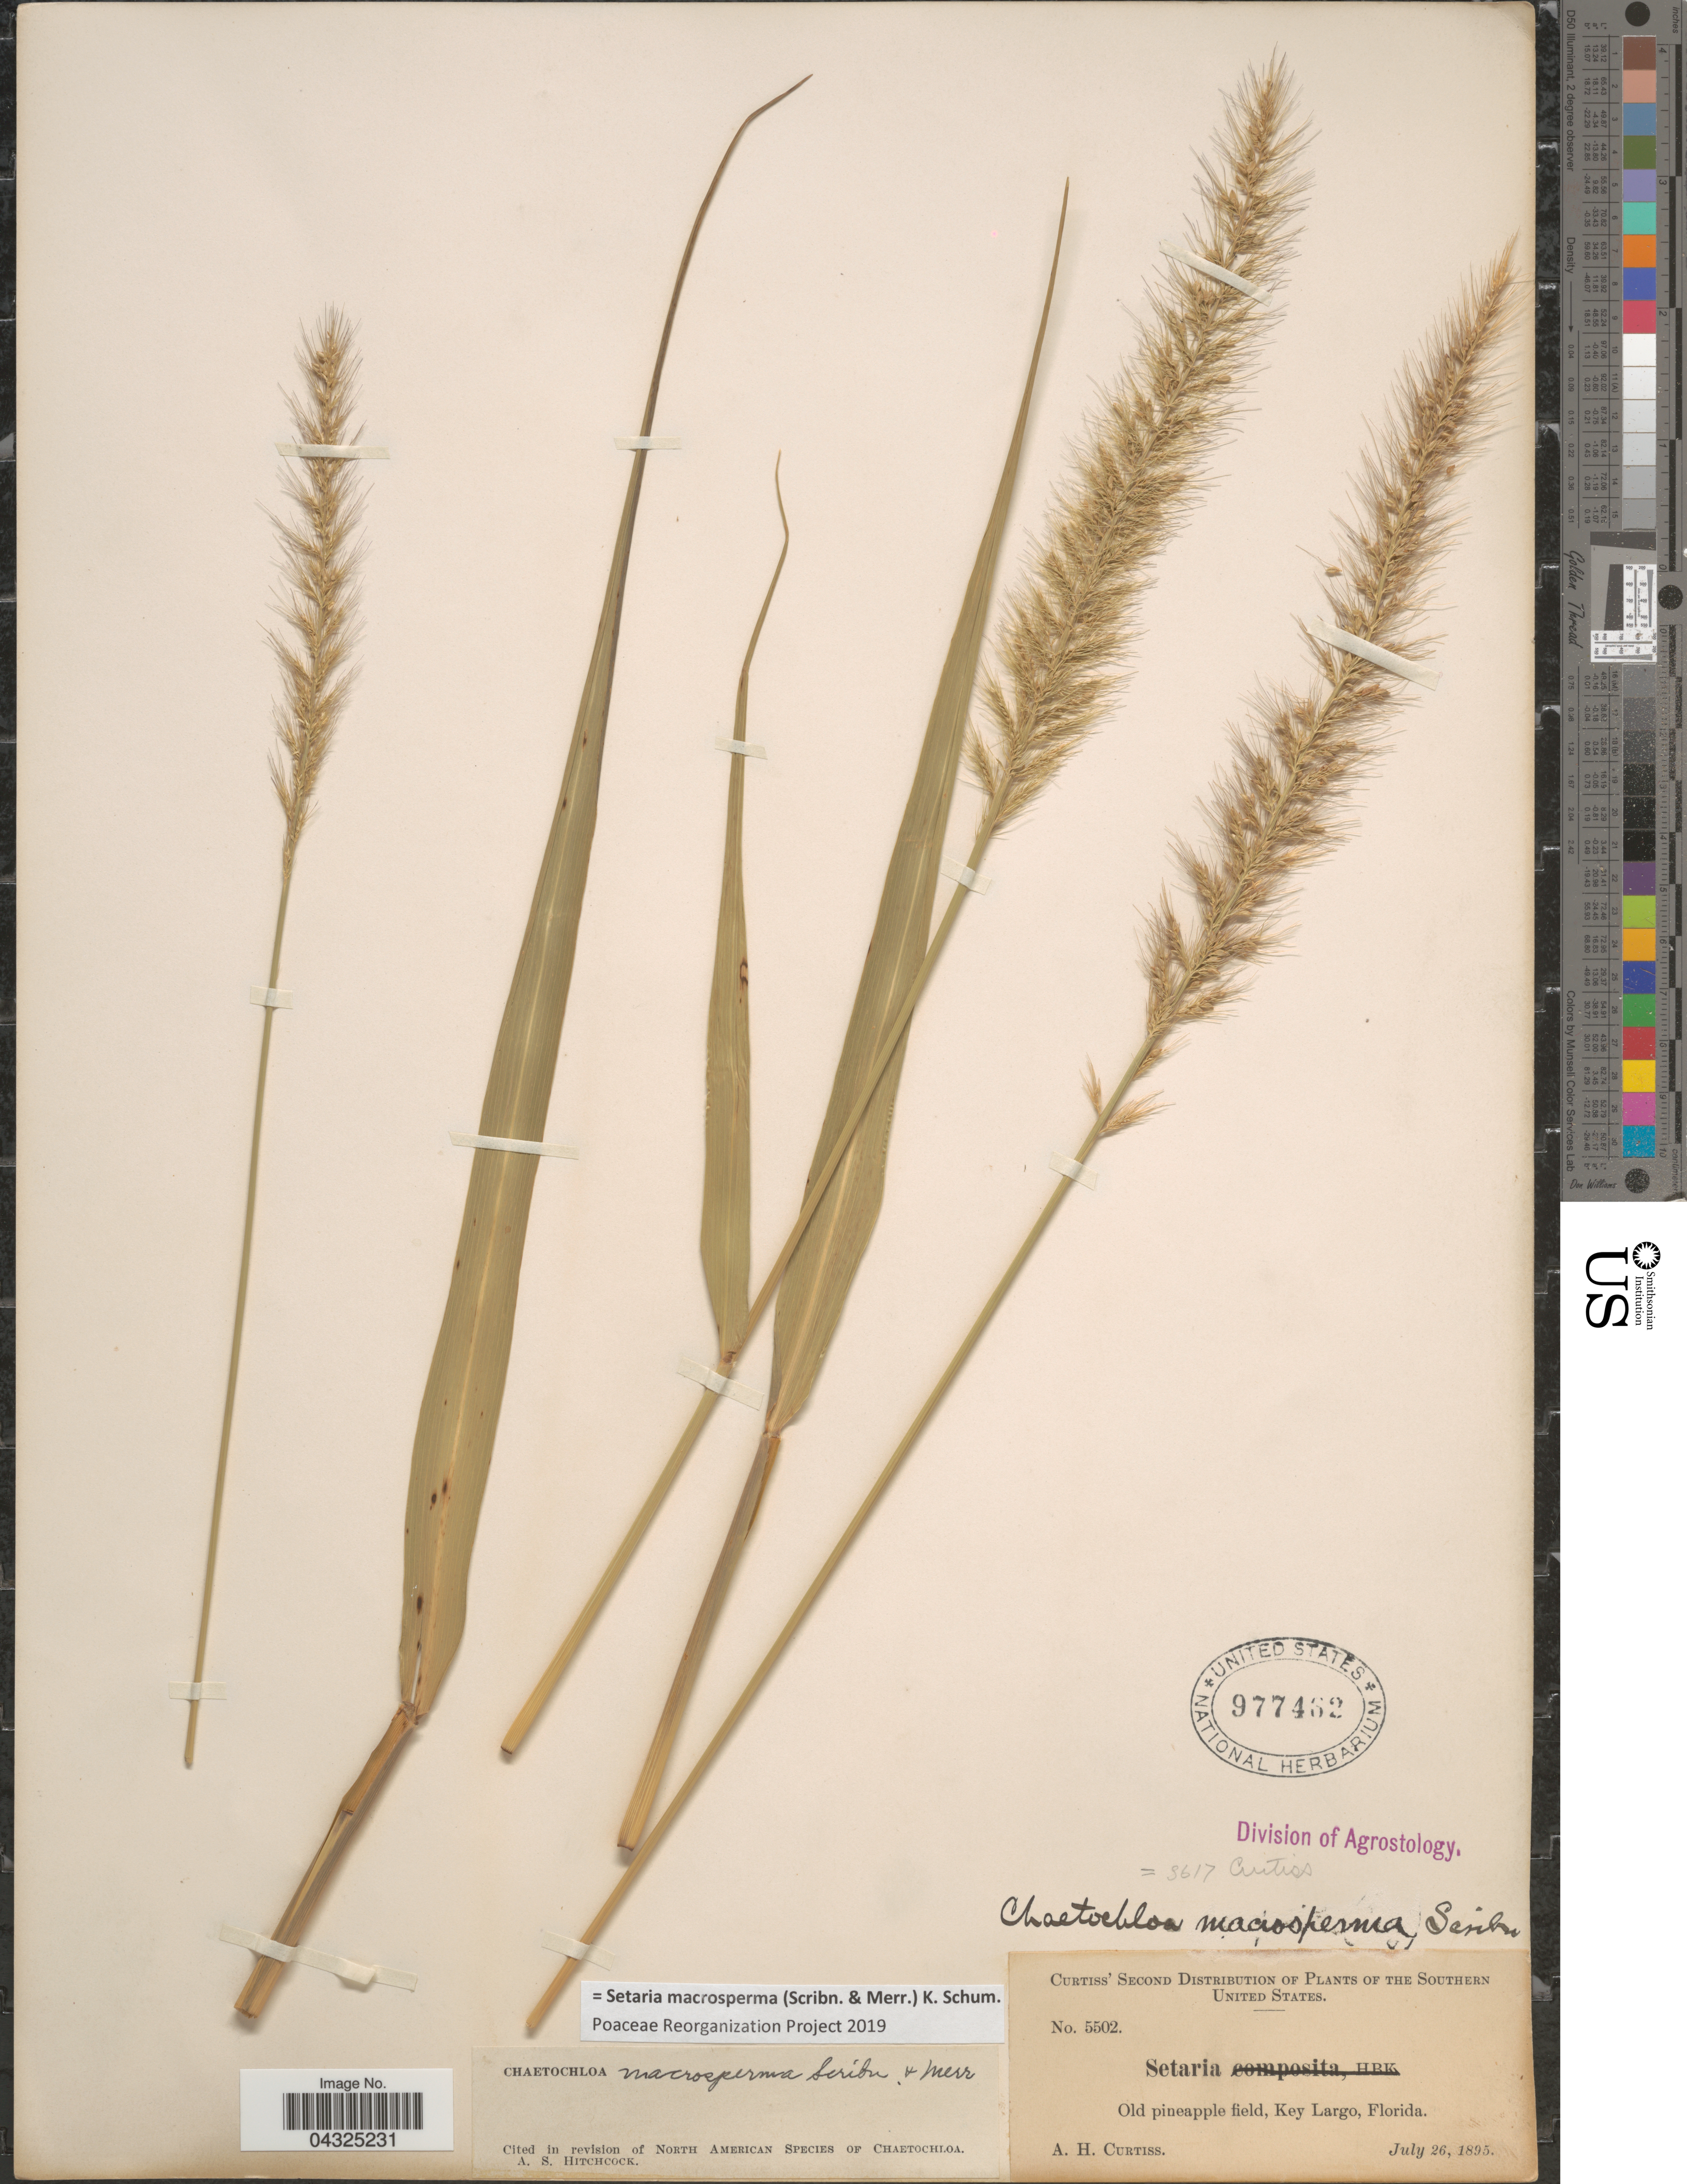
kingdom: Plantae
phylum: Tracheophyta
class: Liliopsida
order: Poales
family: Poaceae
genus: Setaria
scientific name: Setaria macrosperma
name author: (Scribn. & Merr.) K. Schum.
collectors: A. H. Curtiss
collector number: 5502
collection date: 1895-07-26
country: United States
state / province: Florida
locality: Southern United States. Old pineapple field, Key Largo.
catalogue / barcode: US 977462